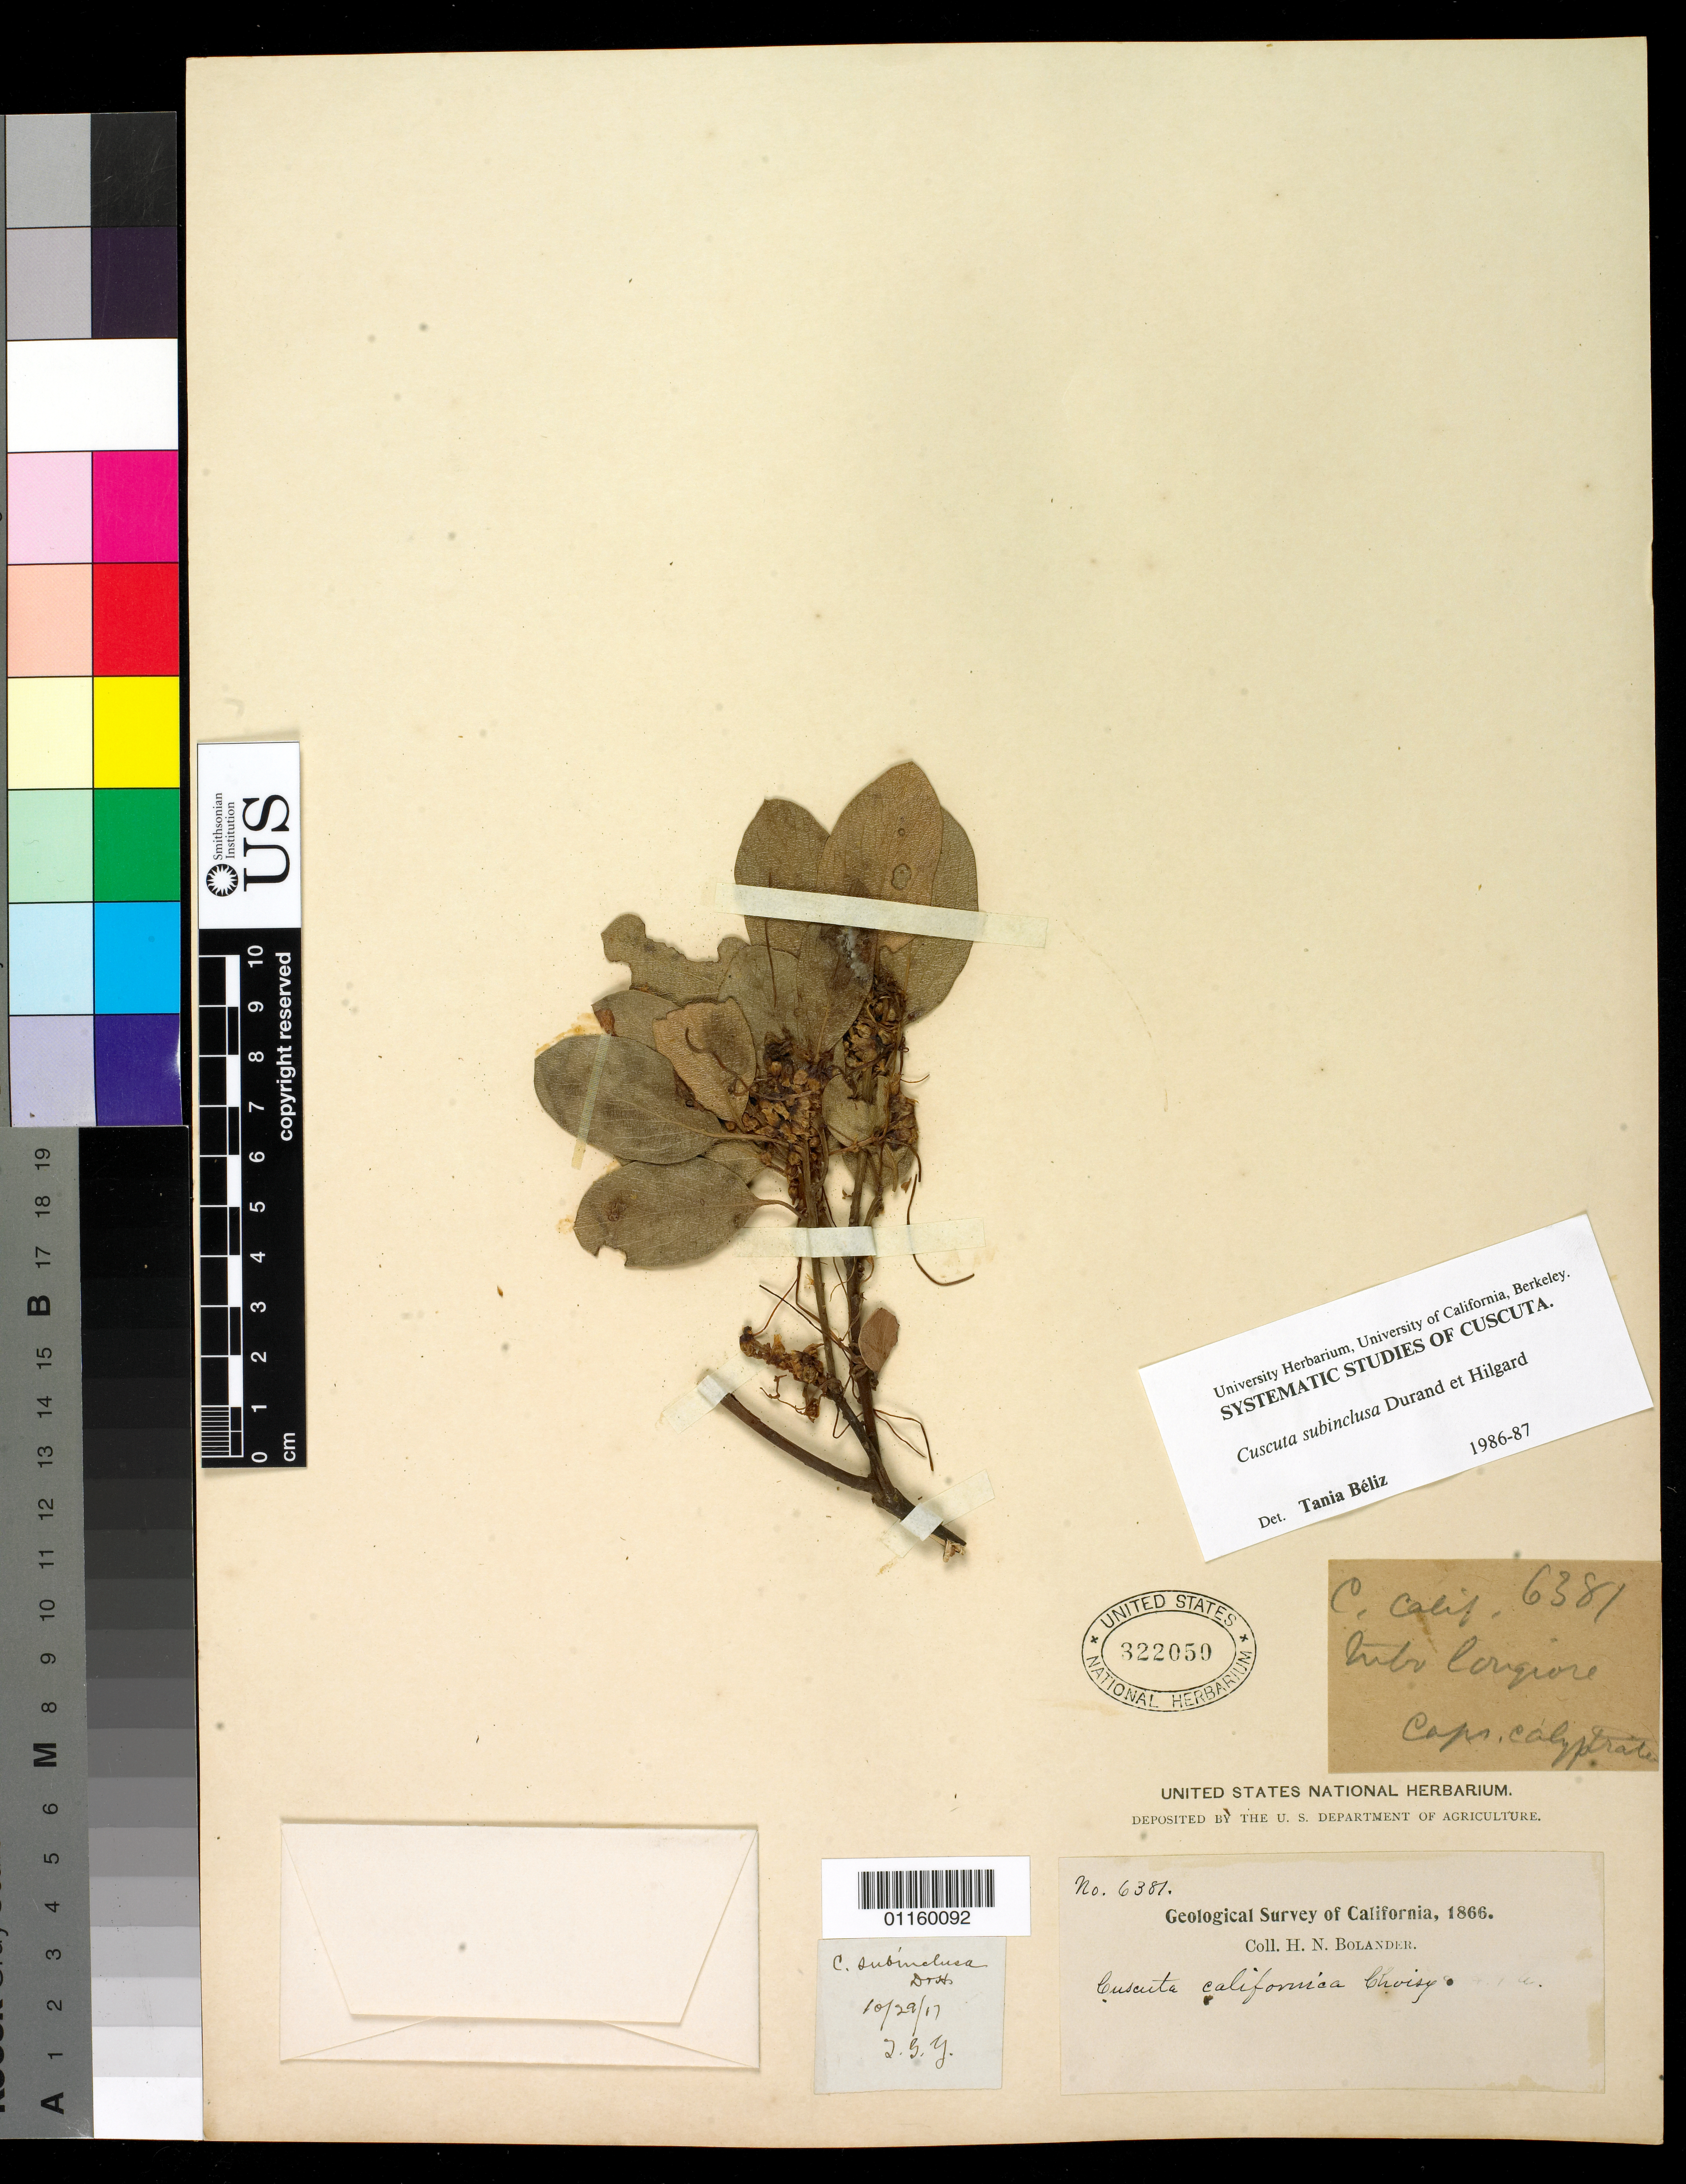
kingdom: Plantae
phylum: Tracheophyta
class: Magnoliopsida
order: Solanales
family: Convolvulaceae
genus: Cuscuta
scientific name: Cuscuta subinclusa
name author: Durand & Hilg.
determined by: Béliz, T.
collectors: H. Bolander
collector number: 6381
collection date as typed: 1866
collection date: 1866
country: United States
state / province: California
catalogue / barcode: US 322050